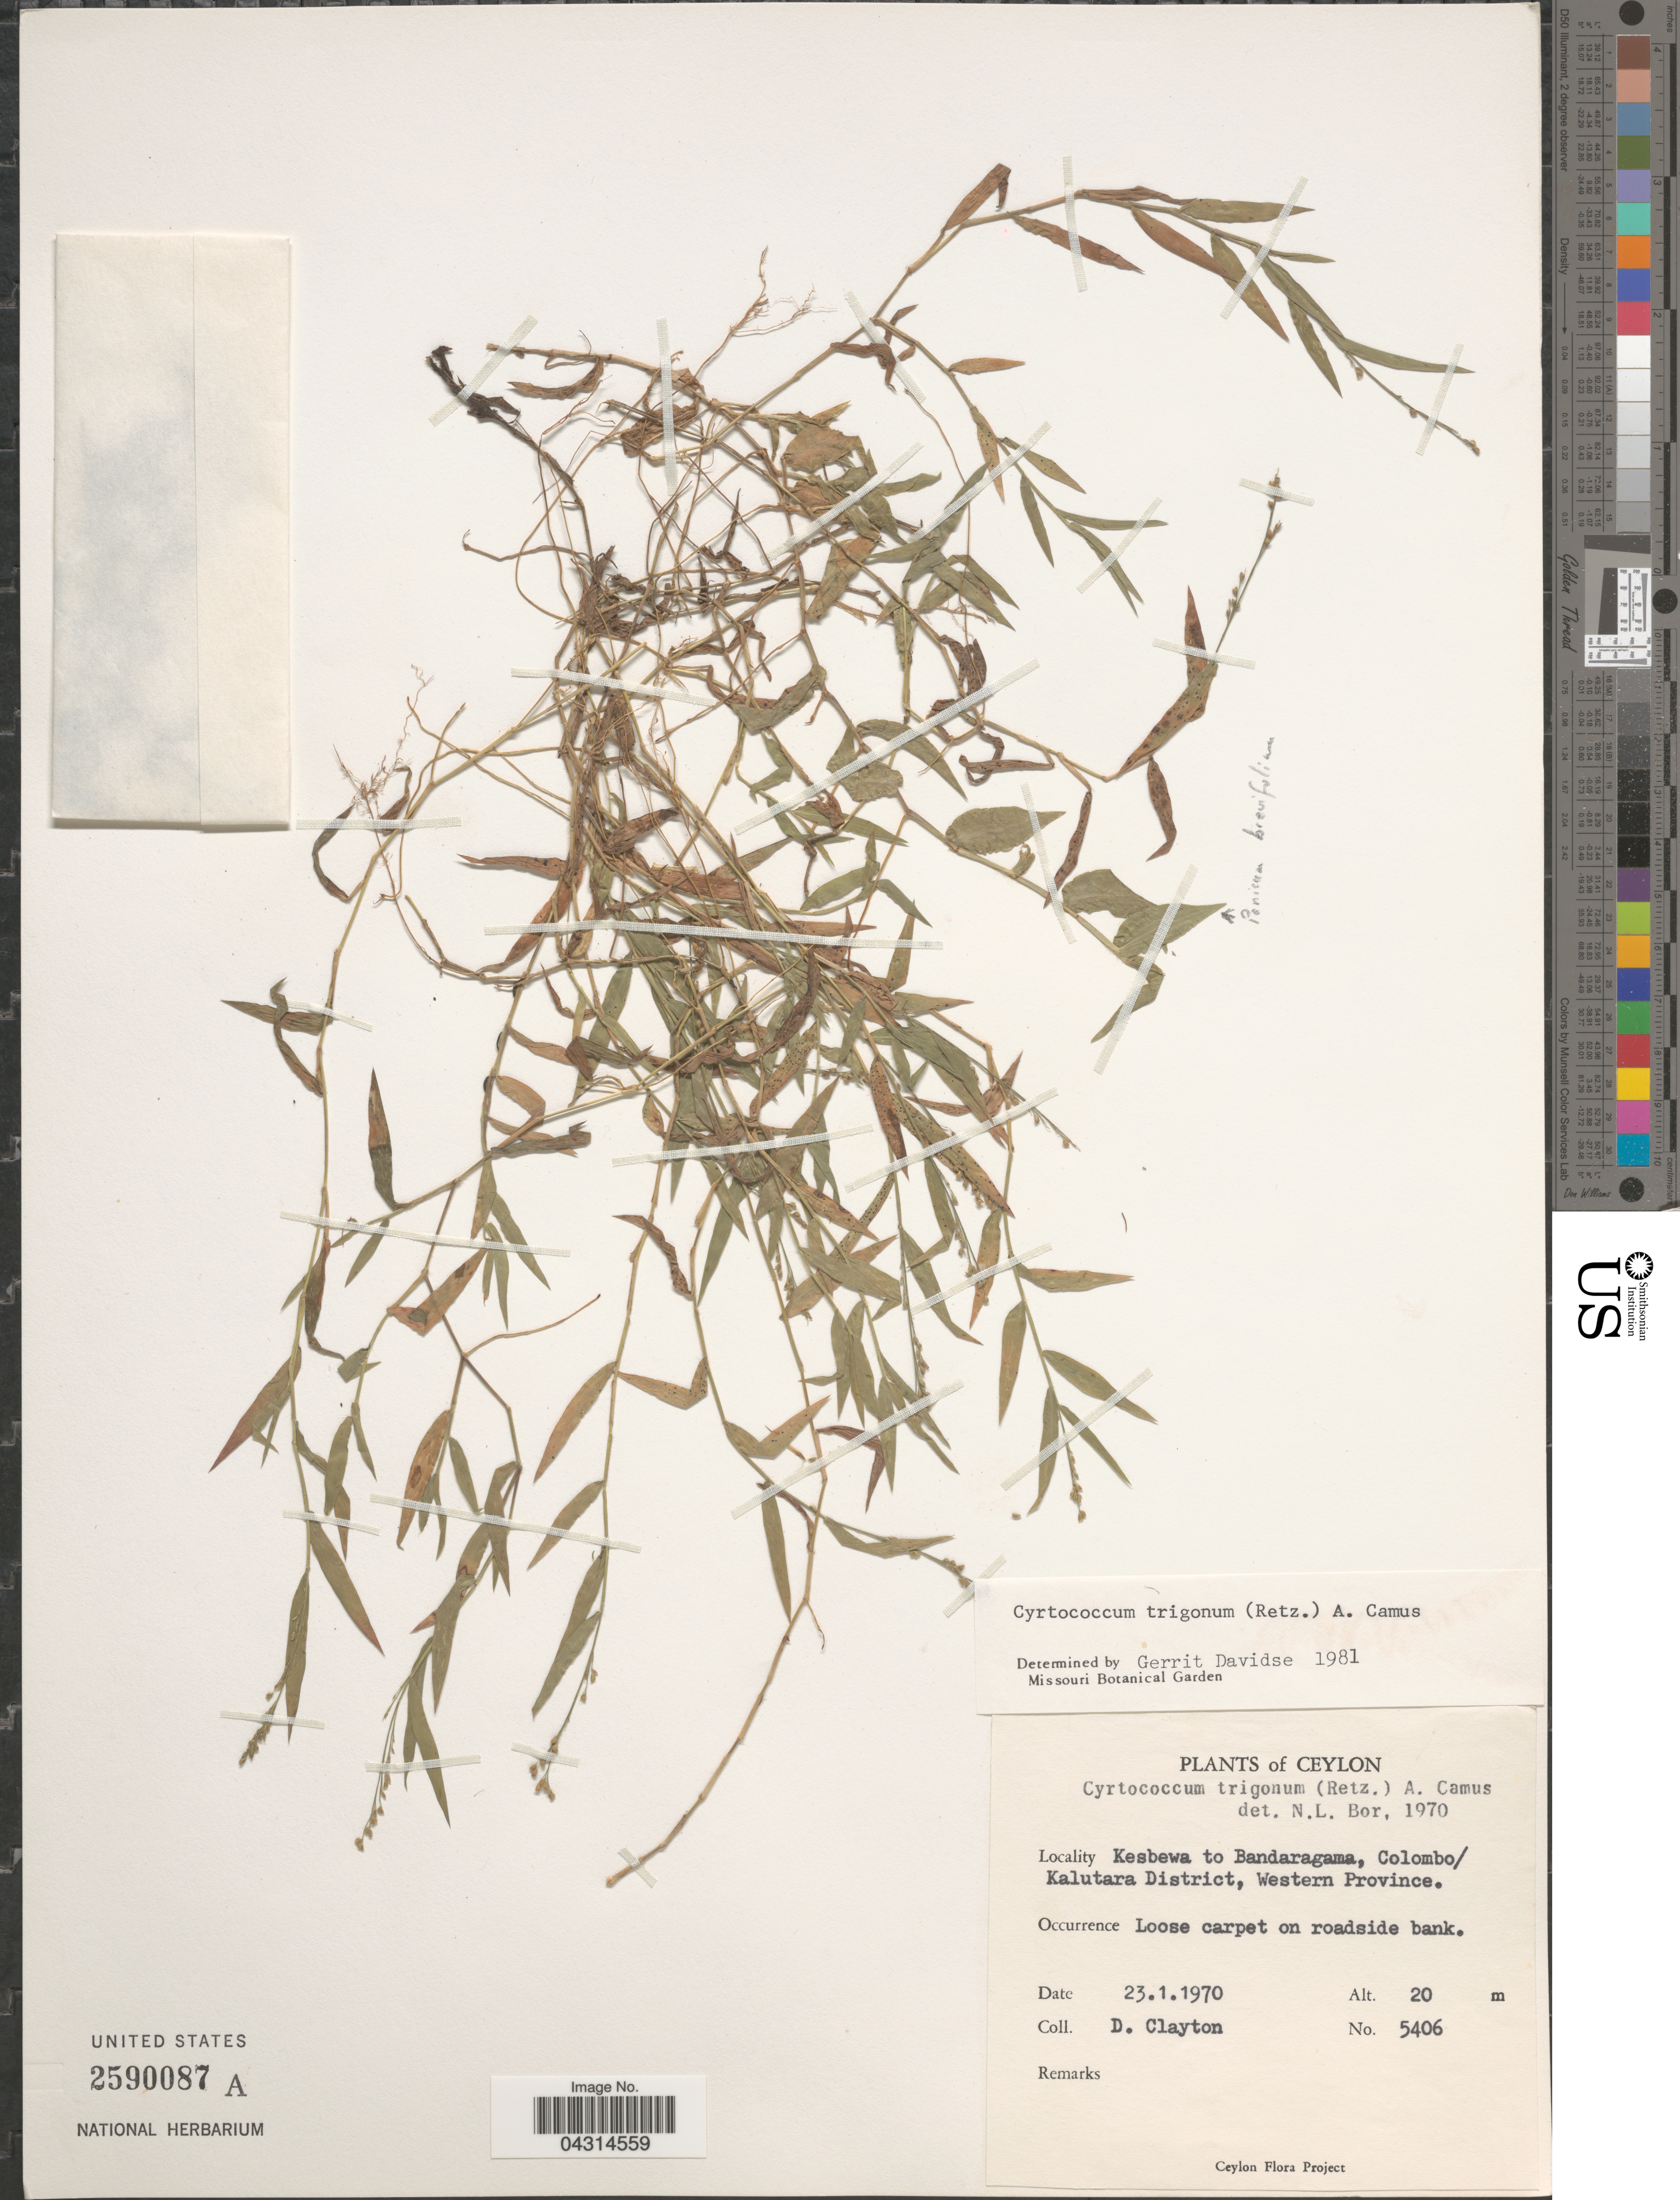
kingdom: Plantae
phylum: Tracheophyta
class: Liliopsida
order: Poales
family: Poaceae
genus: Cyrtococcum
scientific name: Cyrtococcum trigonum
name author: (Retz.) A. Camus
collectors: D. Clayton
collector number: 5406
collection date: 1970-01-23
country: Sri Lanka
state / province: Western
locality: Ceylon. Kesbewa to Bandaragama, Colombo/Kalutara District.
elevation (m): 20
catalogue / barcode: US 2590087A